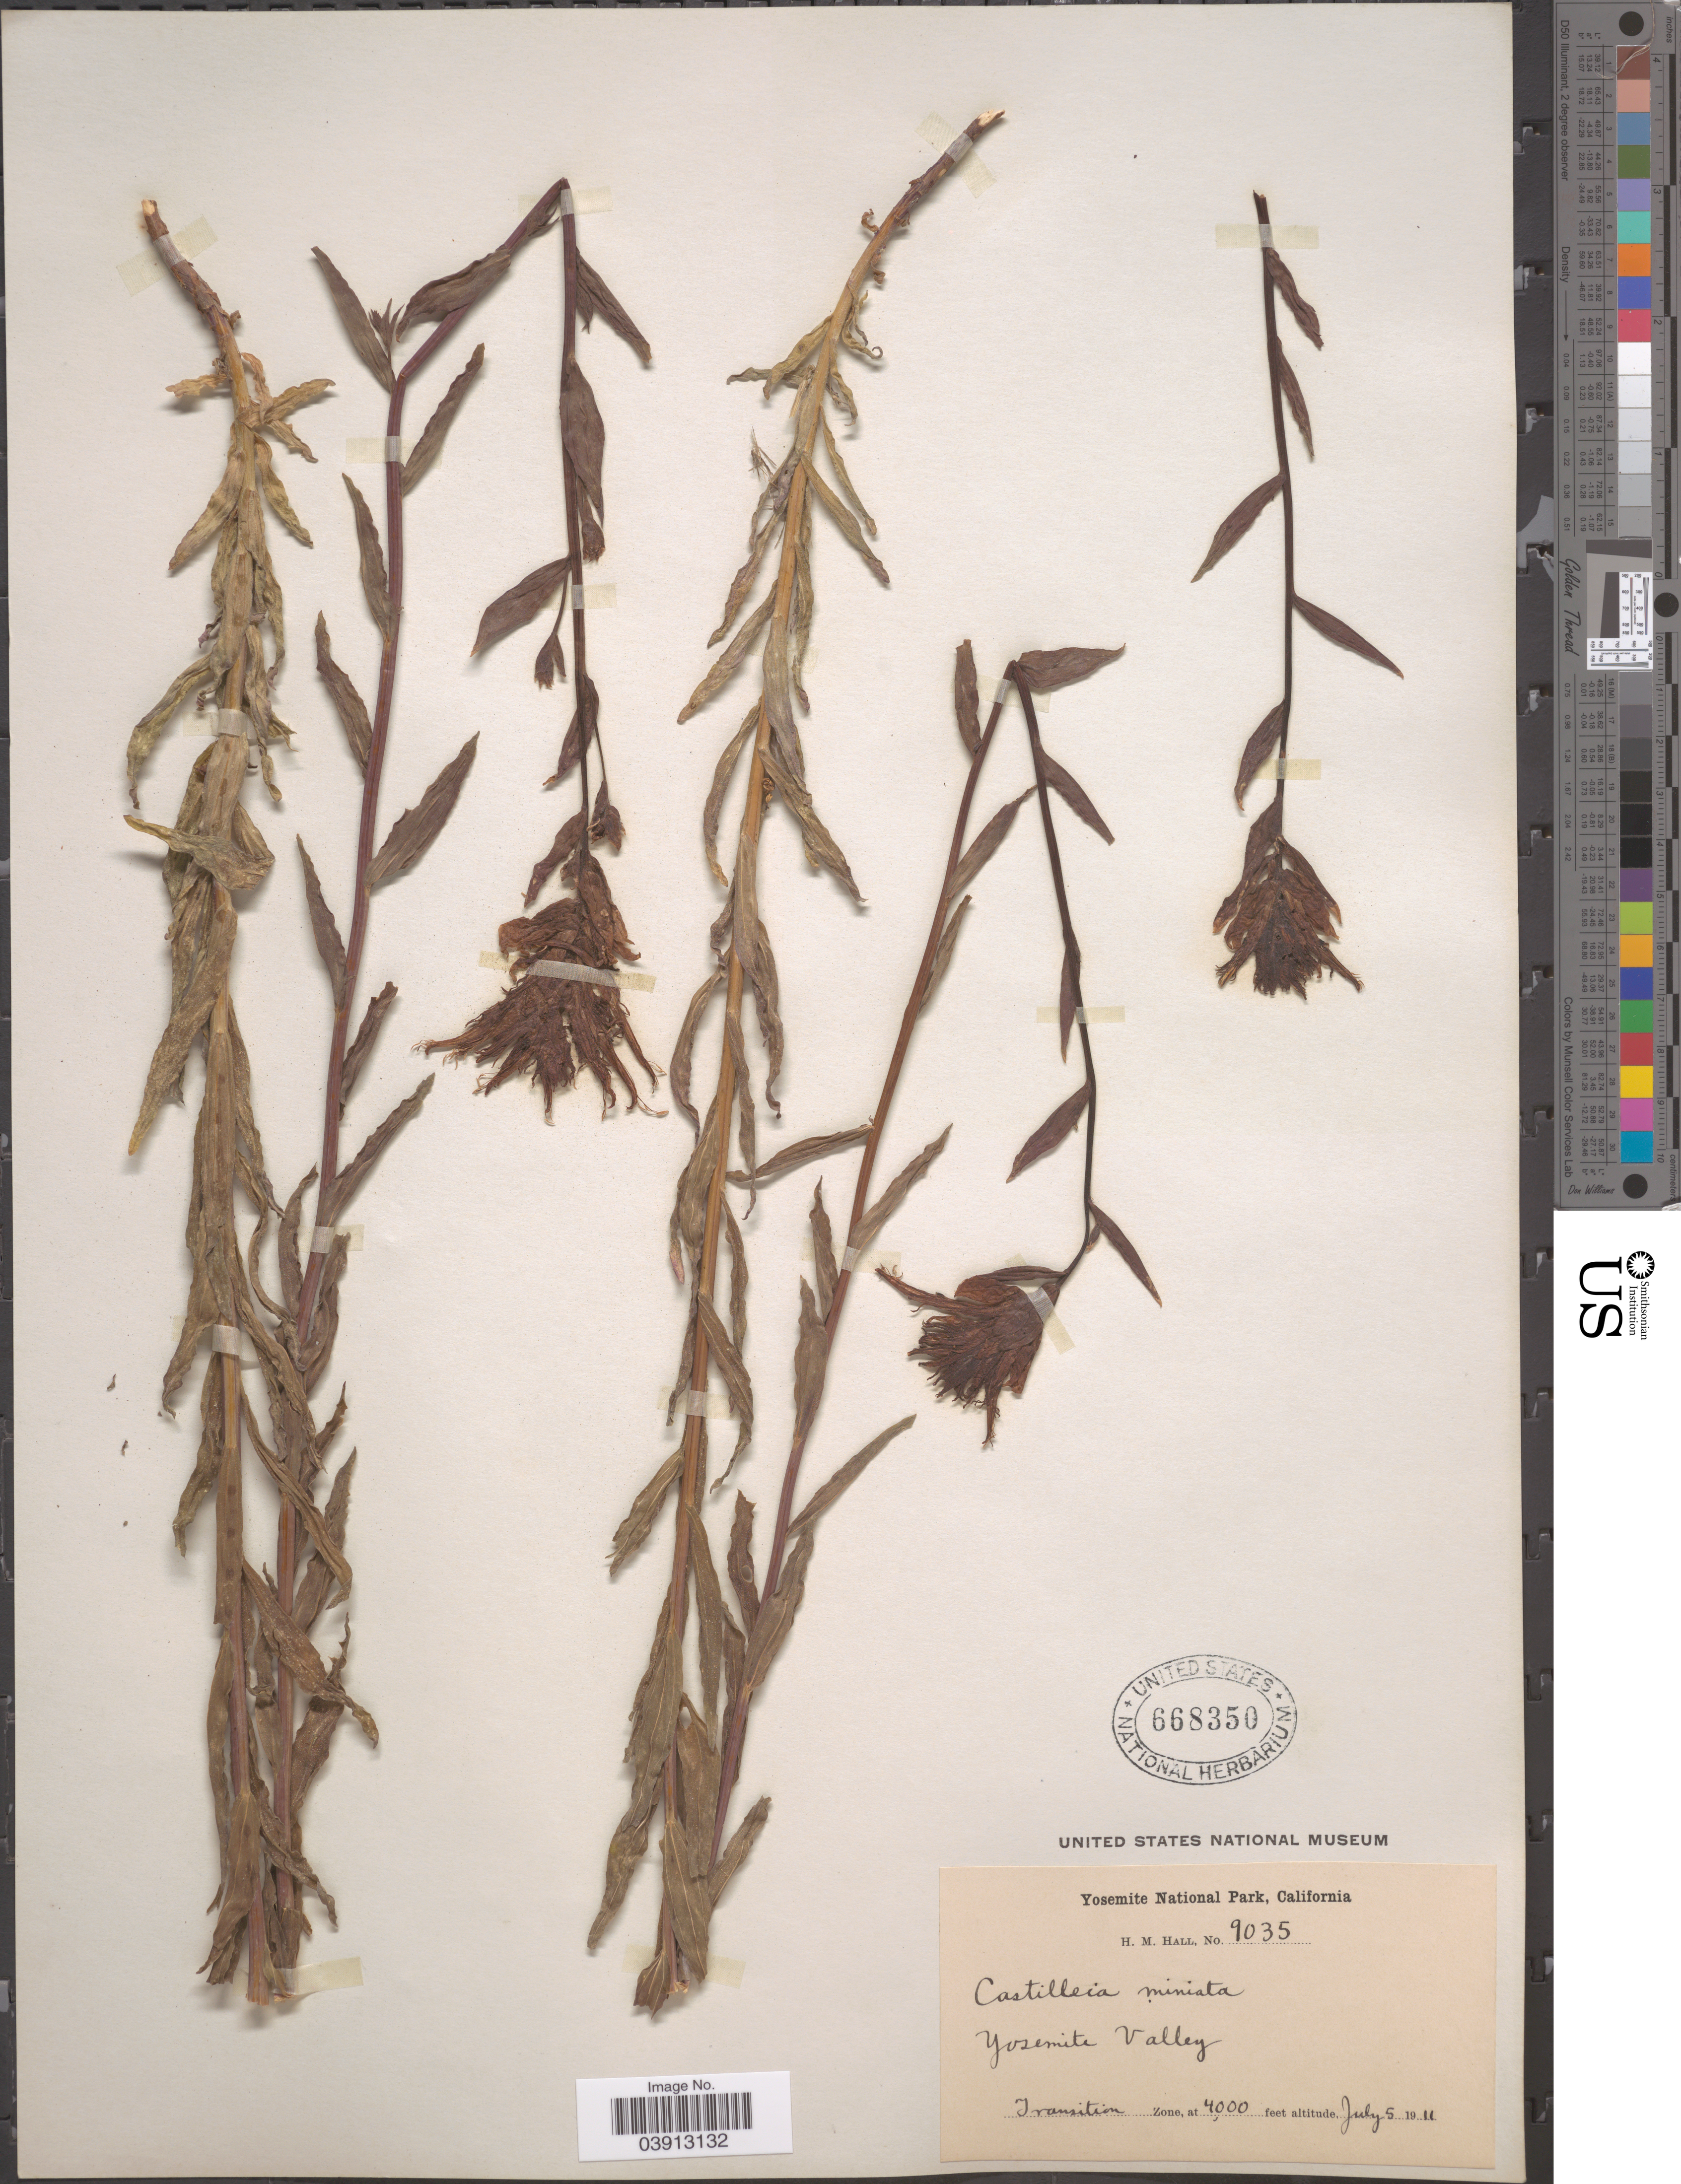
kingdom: Plantae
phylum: Tracheophyta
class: Magnoliopsida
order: Lamiales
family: Orobanchaceae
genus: Castilleja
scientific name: Castilleja miniata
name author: Douglas ex Hook.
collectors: H. M. Hall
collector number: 9035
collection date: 1911-07-05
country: United States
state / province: California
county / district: Mariposa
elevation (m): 1219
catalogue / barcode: US 668350